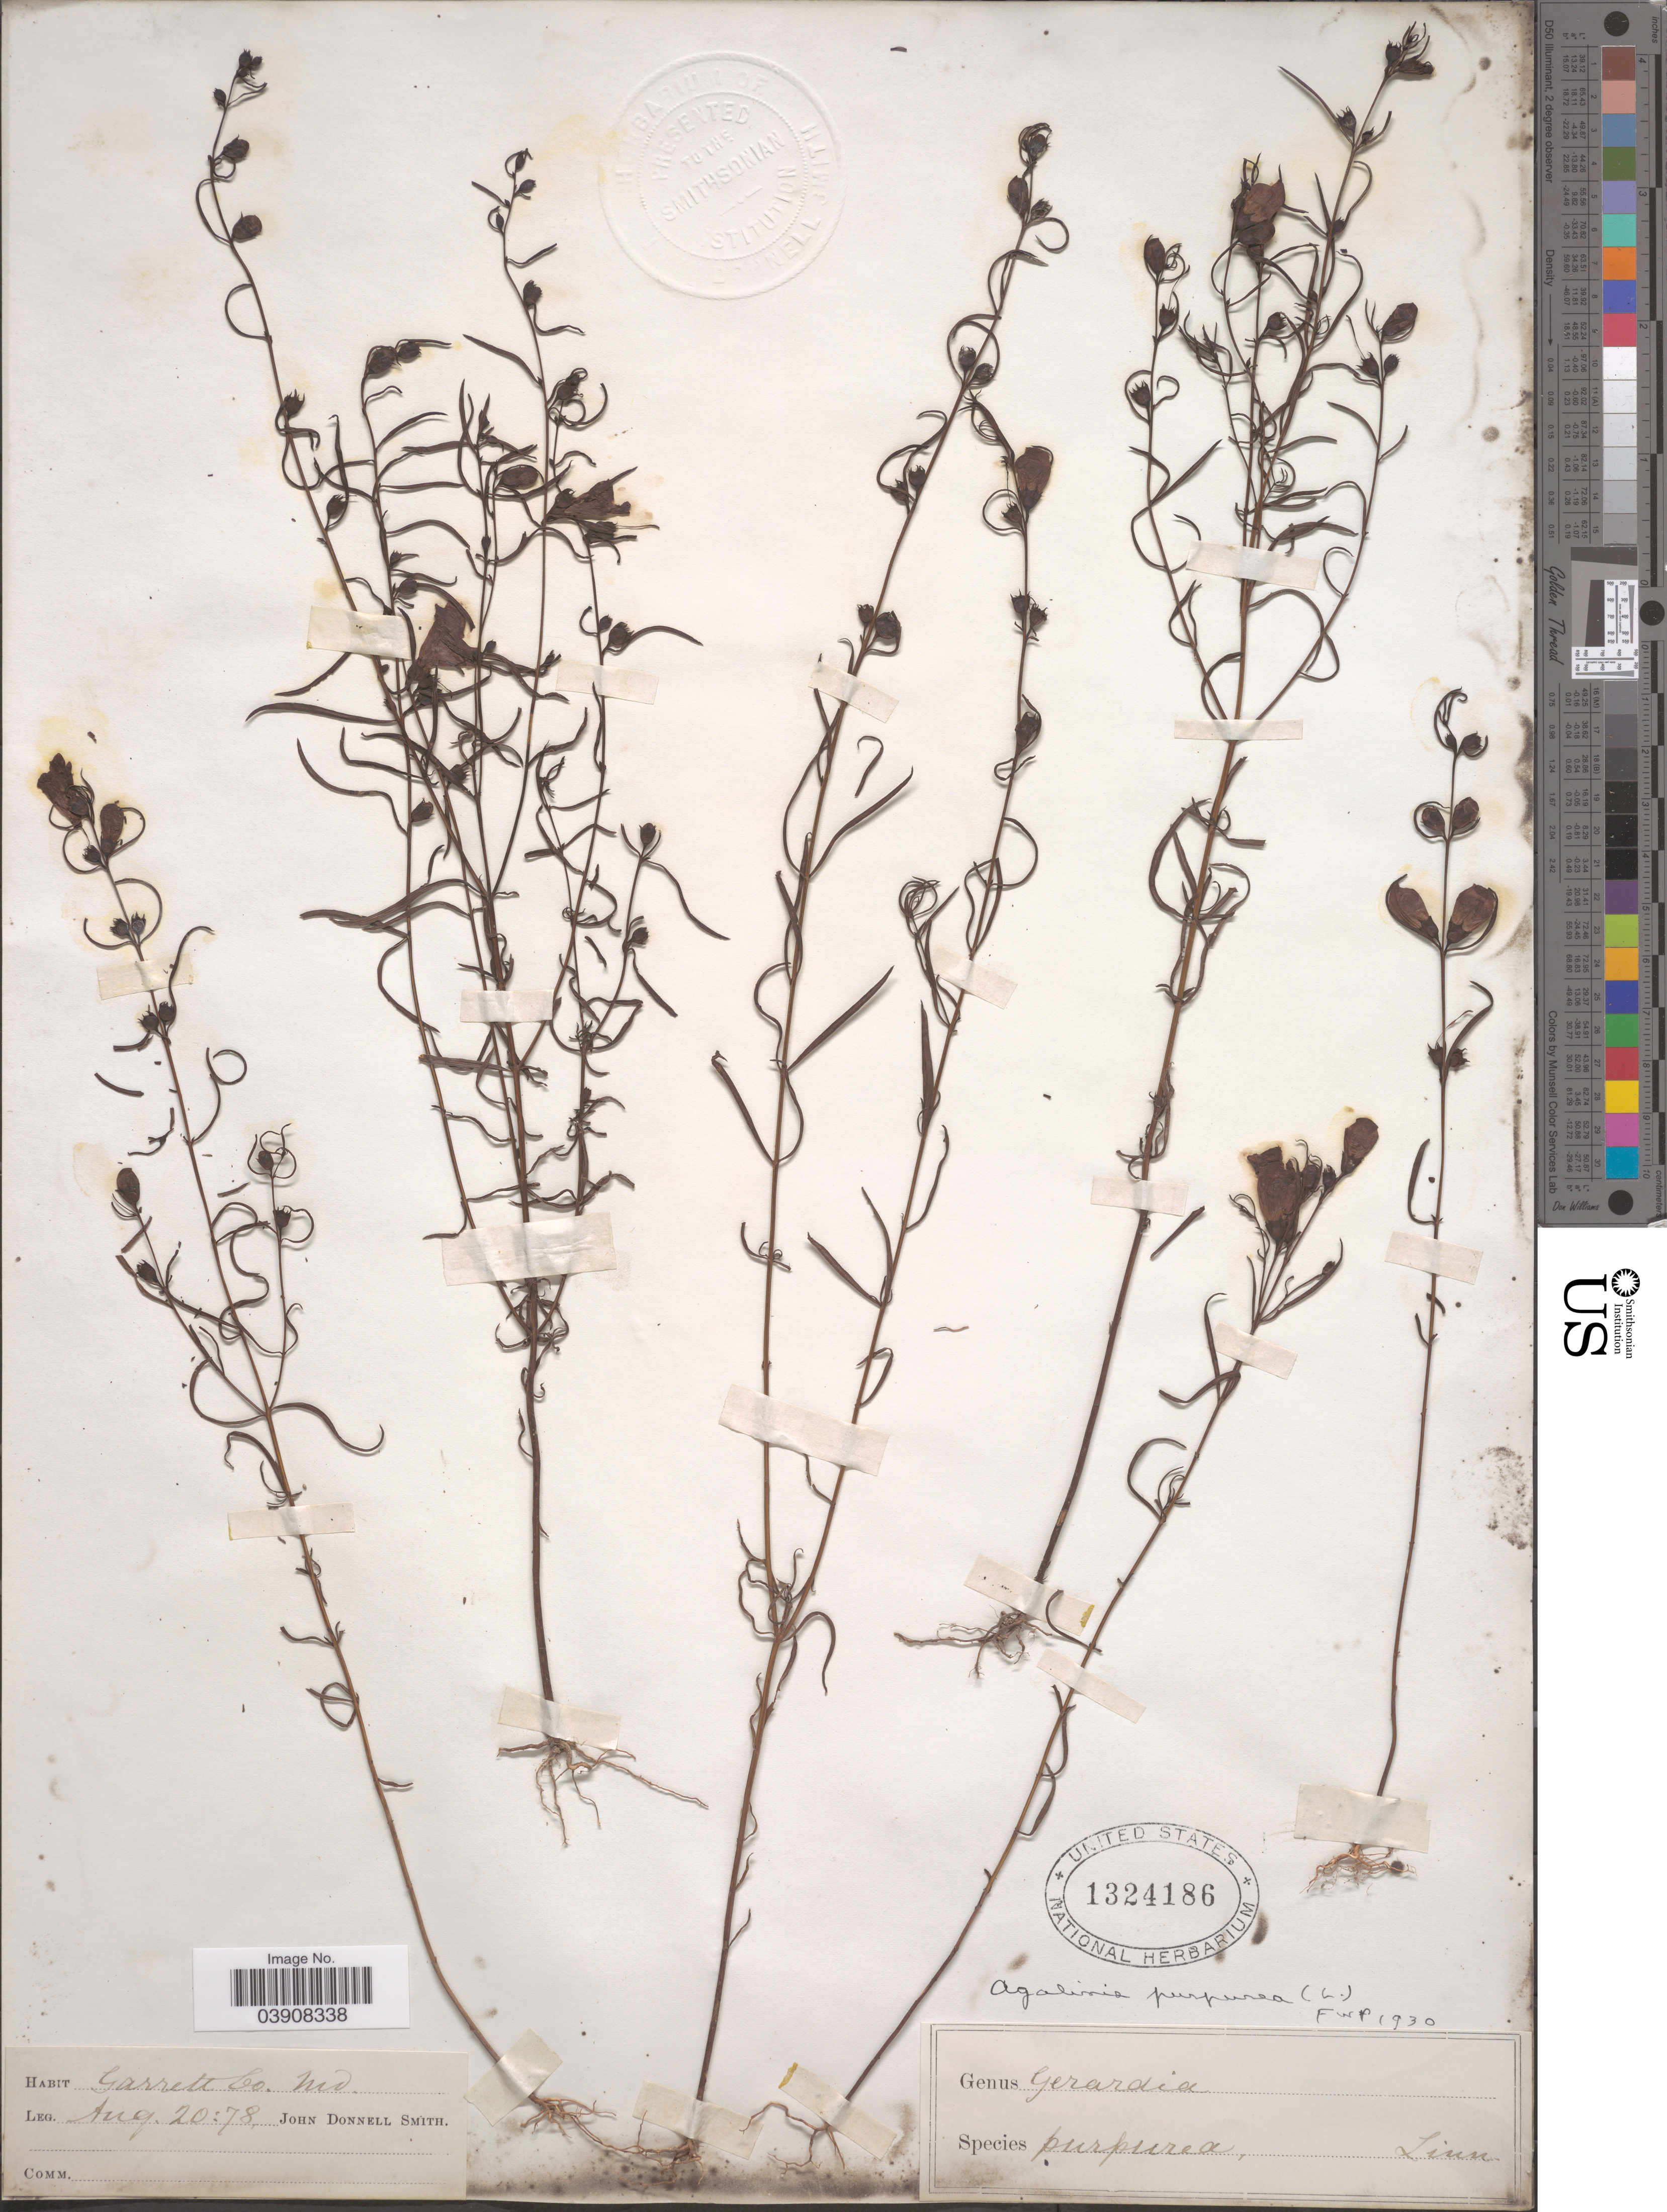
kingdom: Plantae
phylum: Tracheophyta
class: Magnoliopsida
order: Lamiales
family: Orobanchaceae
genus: Agalinis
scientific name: Agalinis purpurea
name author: (L.) Pennell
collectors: J. Donnell Smith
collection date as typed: Transcribed d/m/y: 20/8/78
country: United States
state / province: Maryland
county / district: Garrett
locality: Garrett Co.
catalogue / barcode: US 1324186